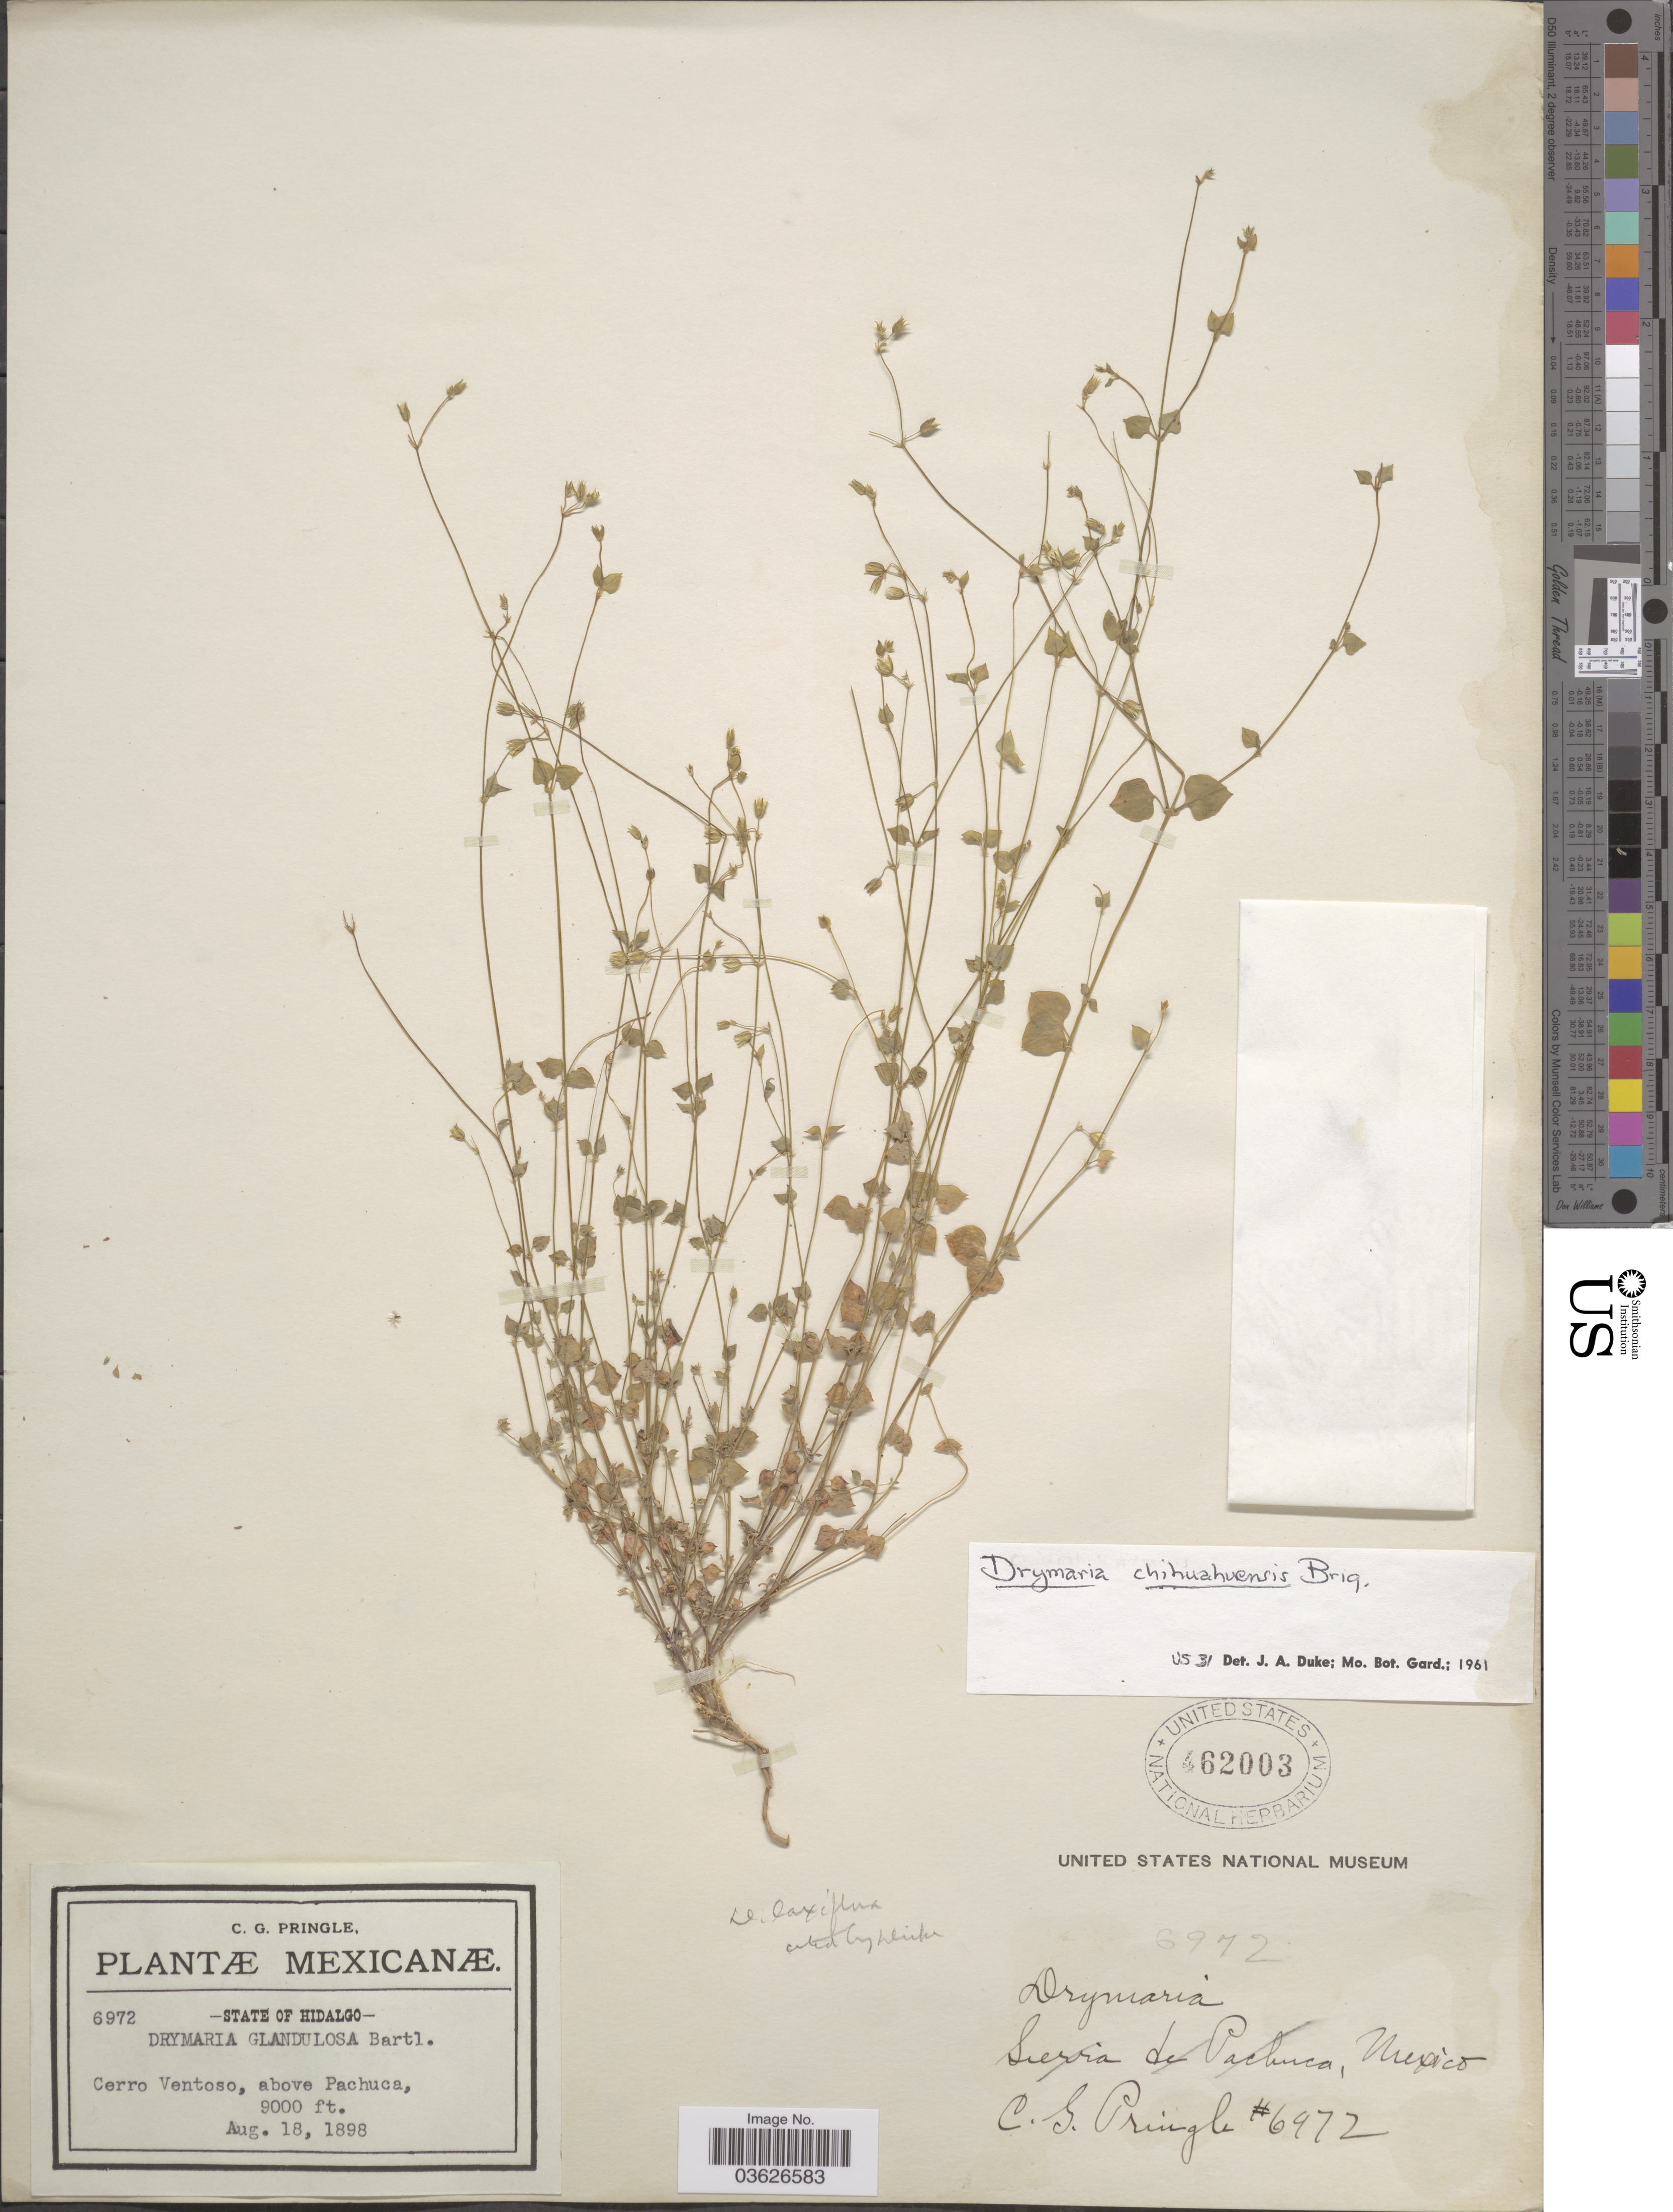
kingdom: Plantae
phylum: Tracheophyta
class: Magnoliopsida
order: Caryophyllales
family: Caryophyllaceae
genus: Drymaria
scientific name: Drymaria laxiflora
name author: Benth.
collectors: C. G. Pringle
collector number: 6972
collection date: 1898-08-18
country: Mexico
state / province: Hidalgo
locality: Cerro Ventoso, above Pachuca.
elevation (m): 2743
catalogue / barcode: US 462003